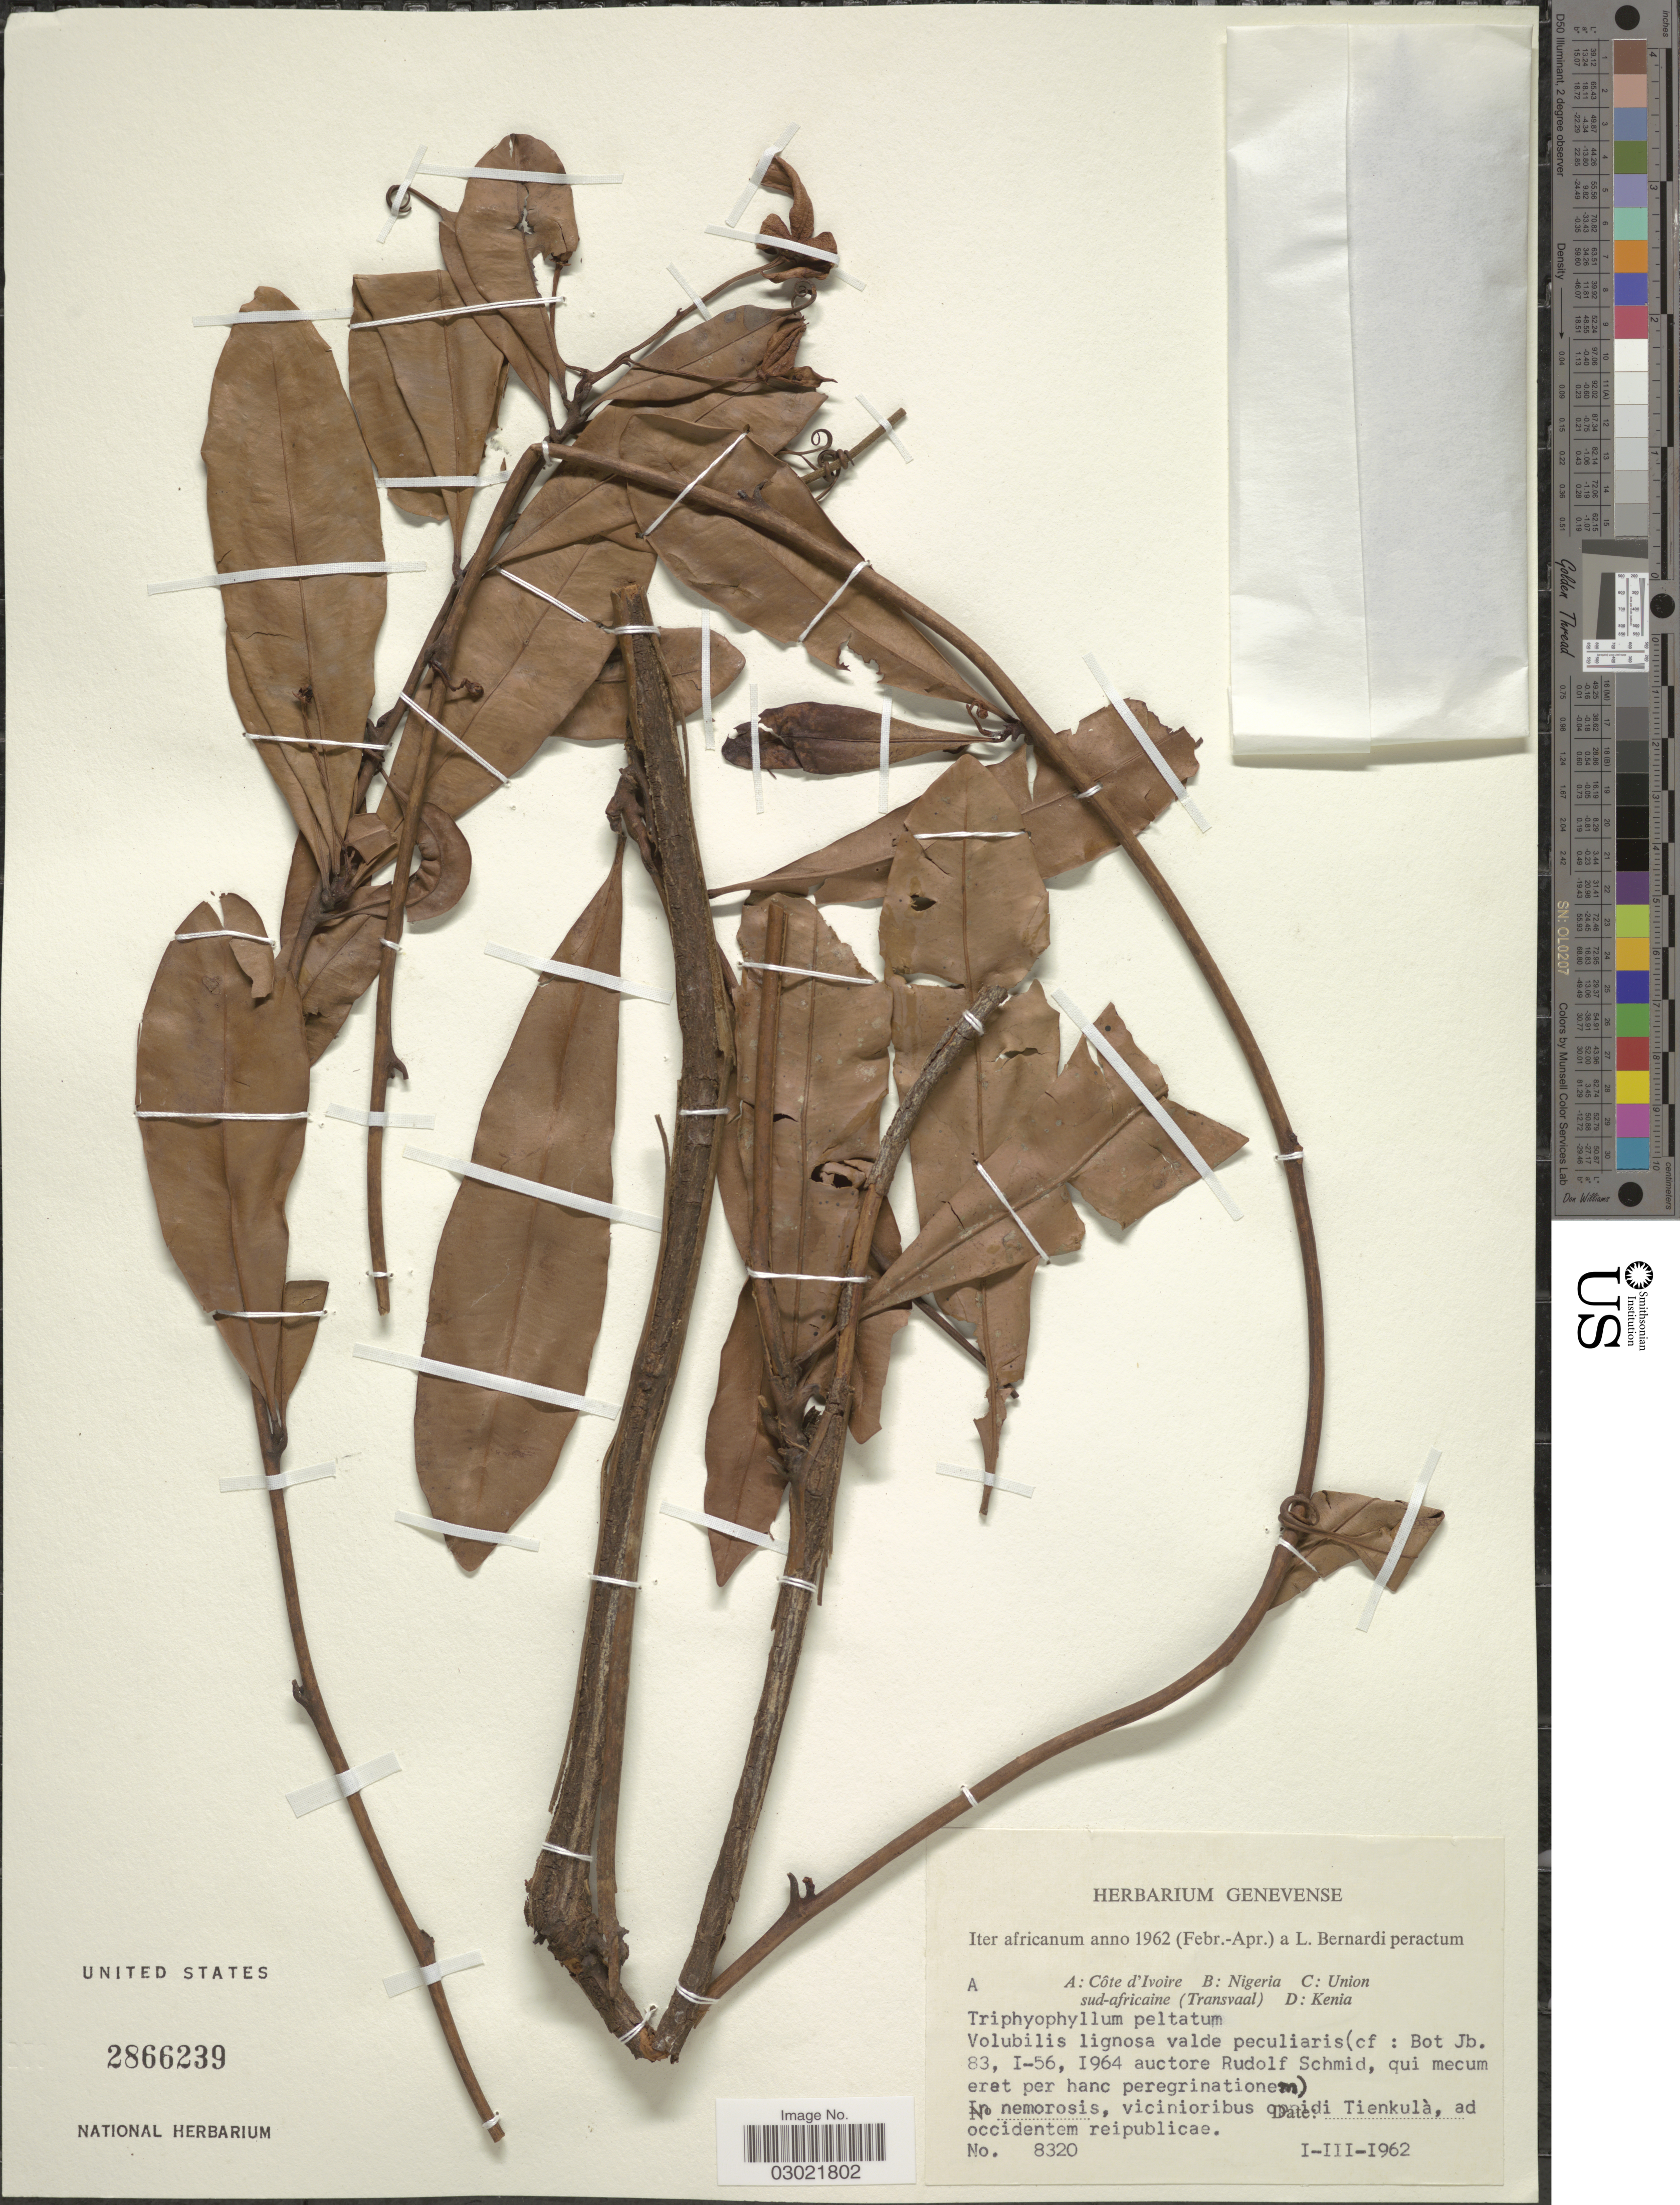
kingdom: Plantae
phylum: Tracheophyta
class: Magnoliopsida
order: Caryophyllales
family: Dioncophyllaceae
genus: Triphyophyllum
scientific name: Triphyophyllum peltatum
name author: (Hutch. & Dalziel) Airy Shaw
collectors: L. Bernardi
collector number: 8320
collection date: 1962-03-01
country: Ivory Coast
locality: Côte d'Ivoire. In nemorosis, vicinioribus oppidi Tienkulà, ad occidentem reipublicae.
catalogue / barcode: US 2866239